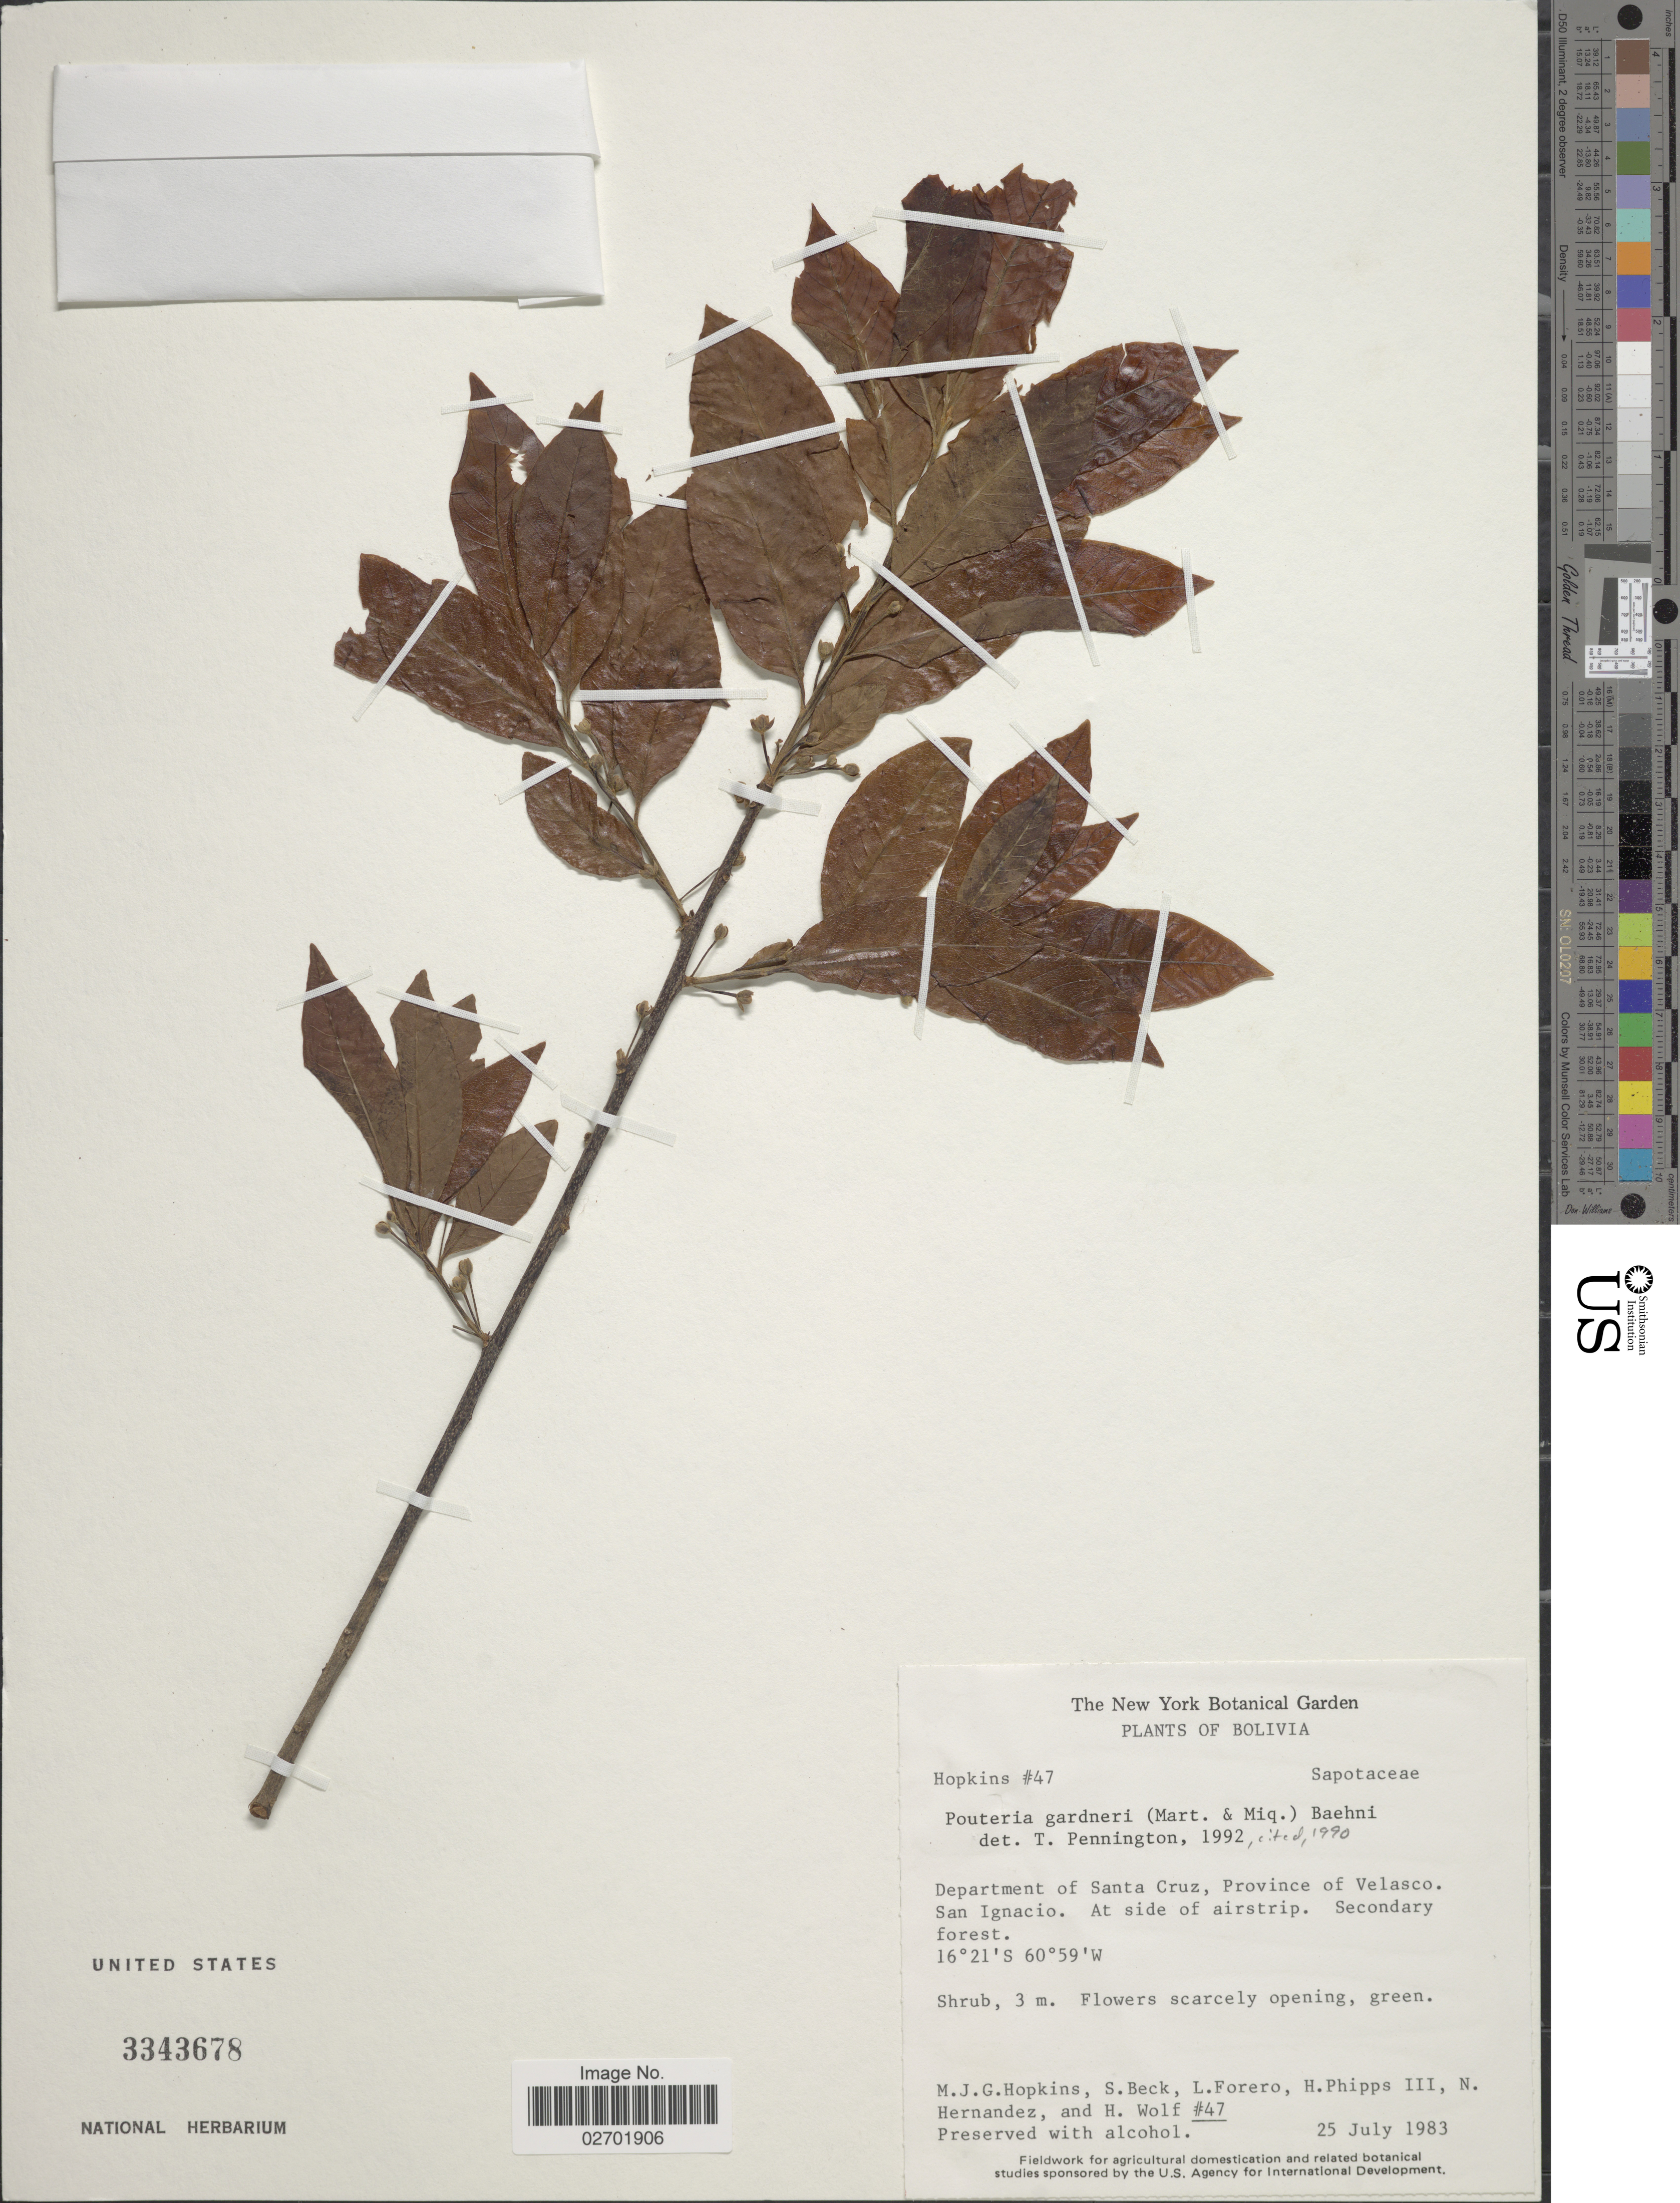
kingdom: Plantae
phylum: Tracheophyta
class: Magnoliopsida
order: Ericales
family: Sapotaceae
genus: Pouteria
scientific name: Pouteria gardneri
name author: (Mart. & Miq.) Baehni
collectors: M. J. G. Hopkins, S. G. Beck, Forero, L., H. Phipps & et al.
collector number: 47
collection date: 1983-07-25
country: Bolivia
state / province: Santa Cruz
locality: Department of Santa Cruz, Province of Velasco, San Ignacio, At side of airstrip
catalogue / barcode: US 3343678